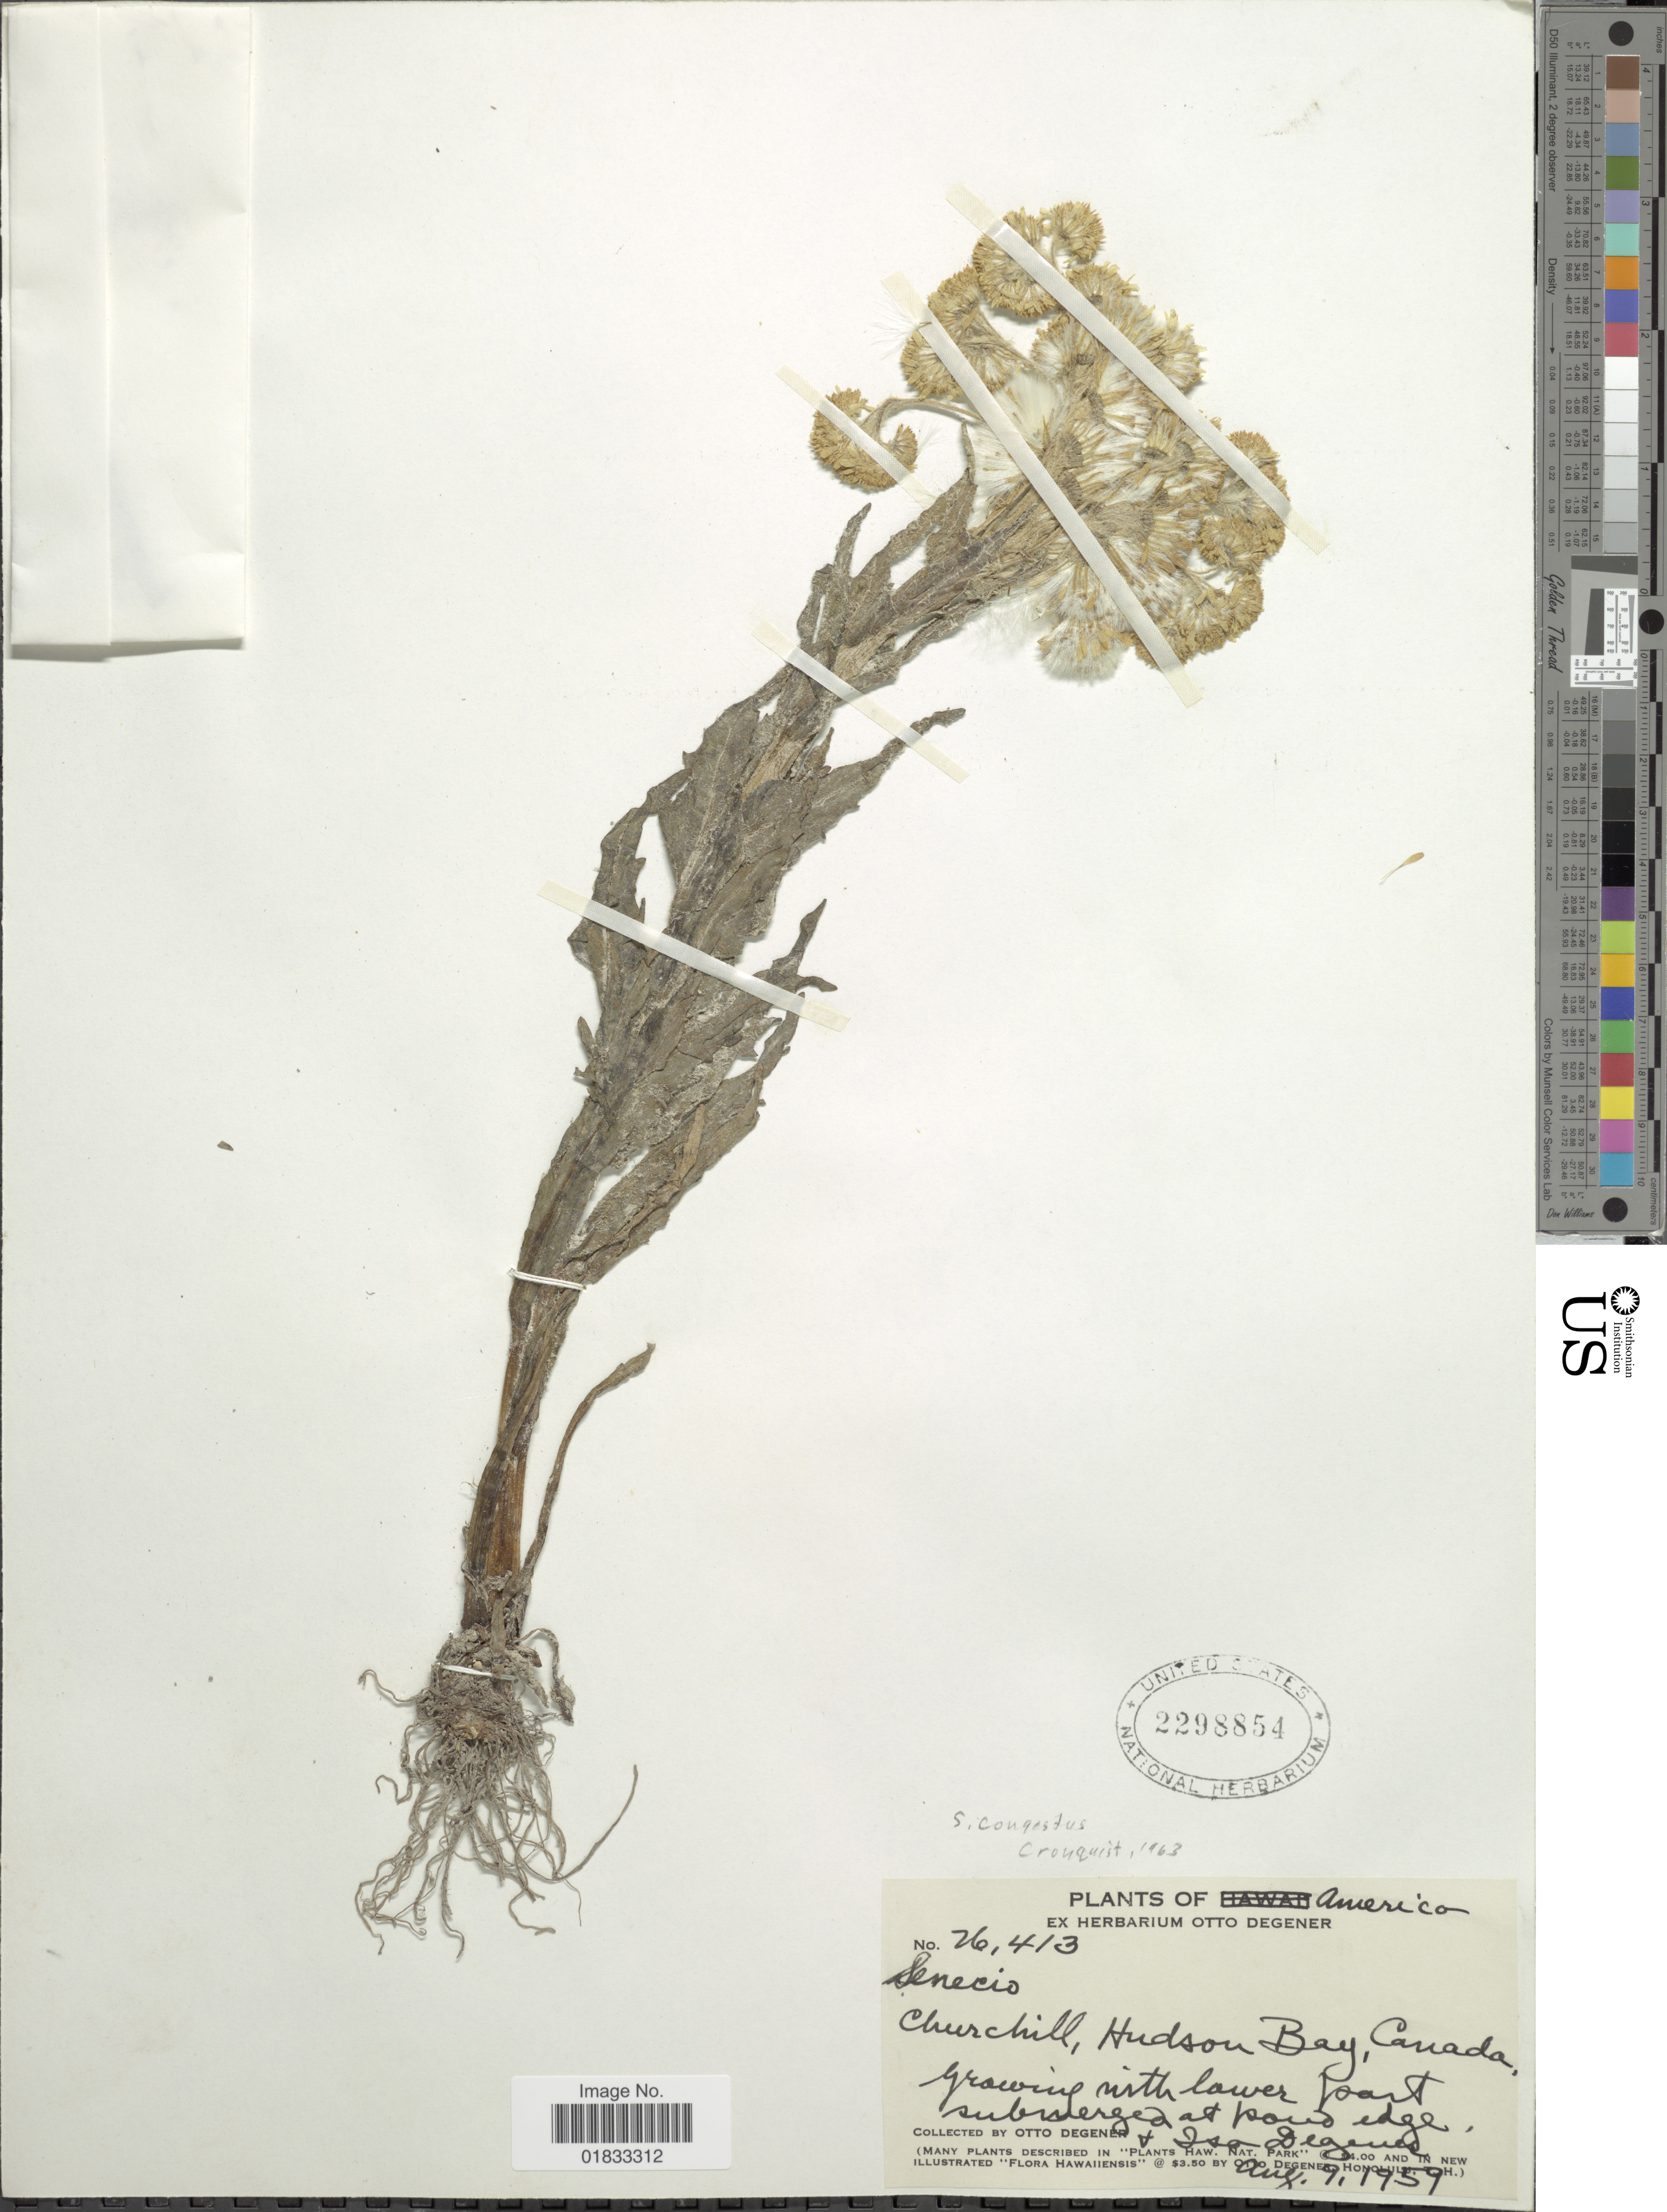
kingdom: Plantae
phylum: Tracheophyta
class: Magnoliopsida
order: Asterales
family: Asteraceae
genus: Tephroseris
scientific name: Tephroseris palustris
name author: (L.) Rchb.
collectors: O. Degener & I. Degener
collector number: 26413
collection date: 1959-08-09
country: Canada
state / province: Manitoba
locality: Churchill, Hudson Bay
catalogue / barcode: US 229854